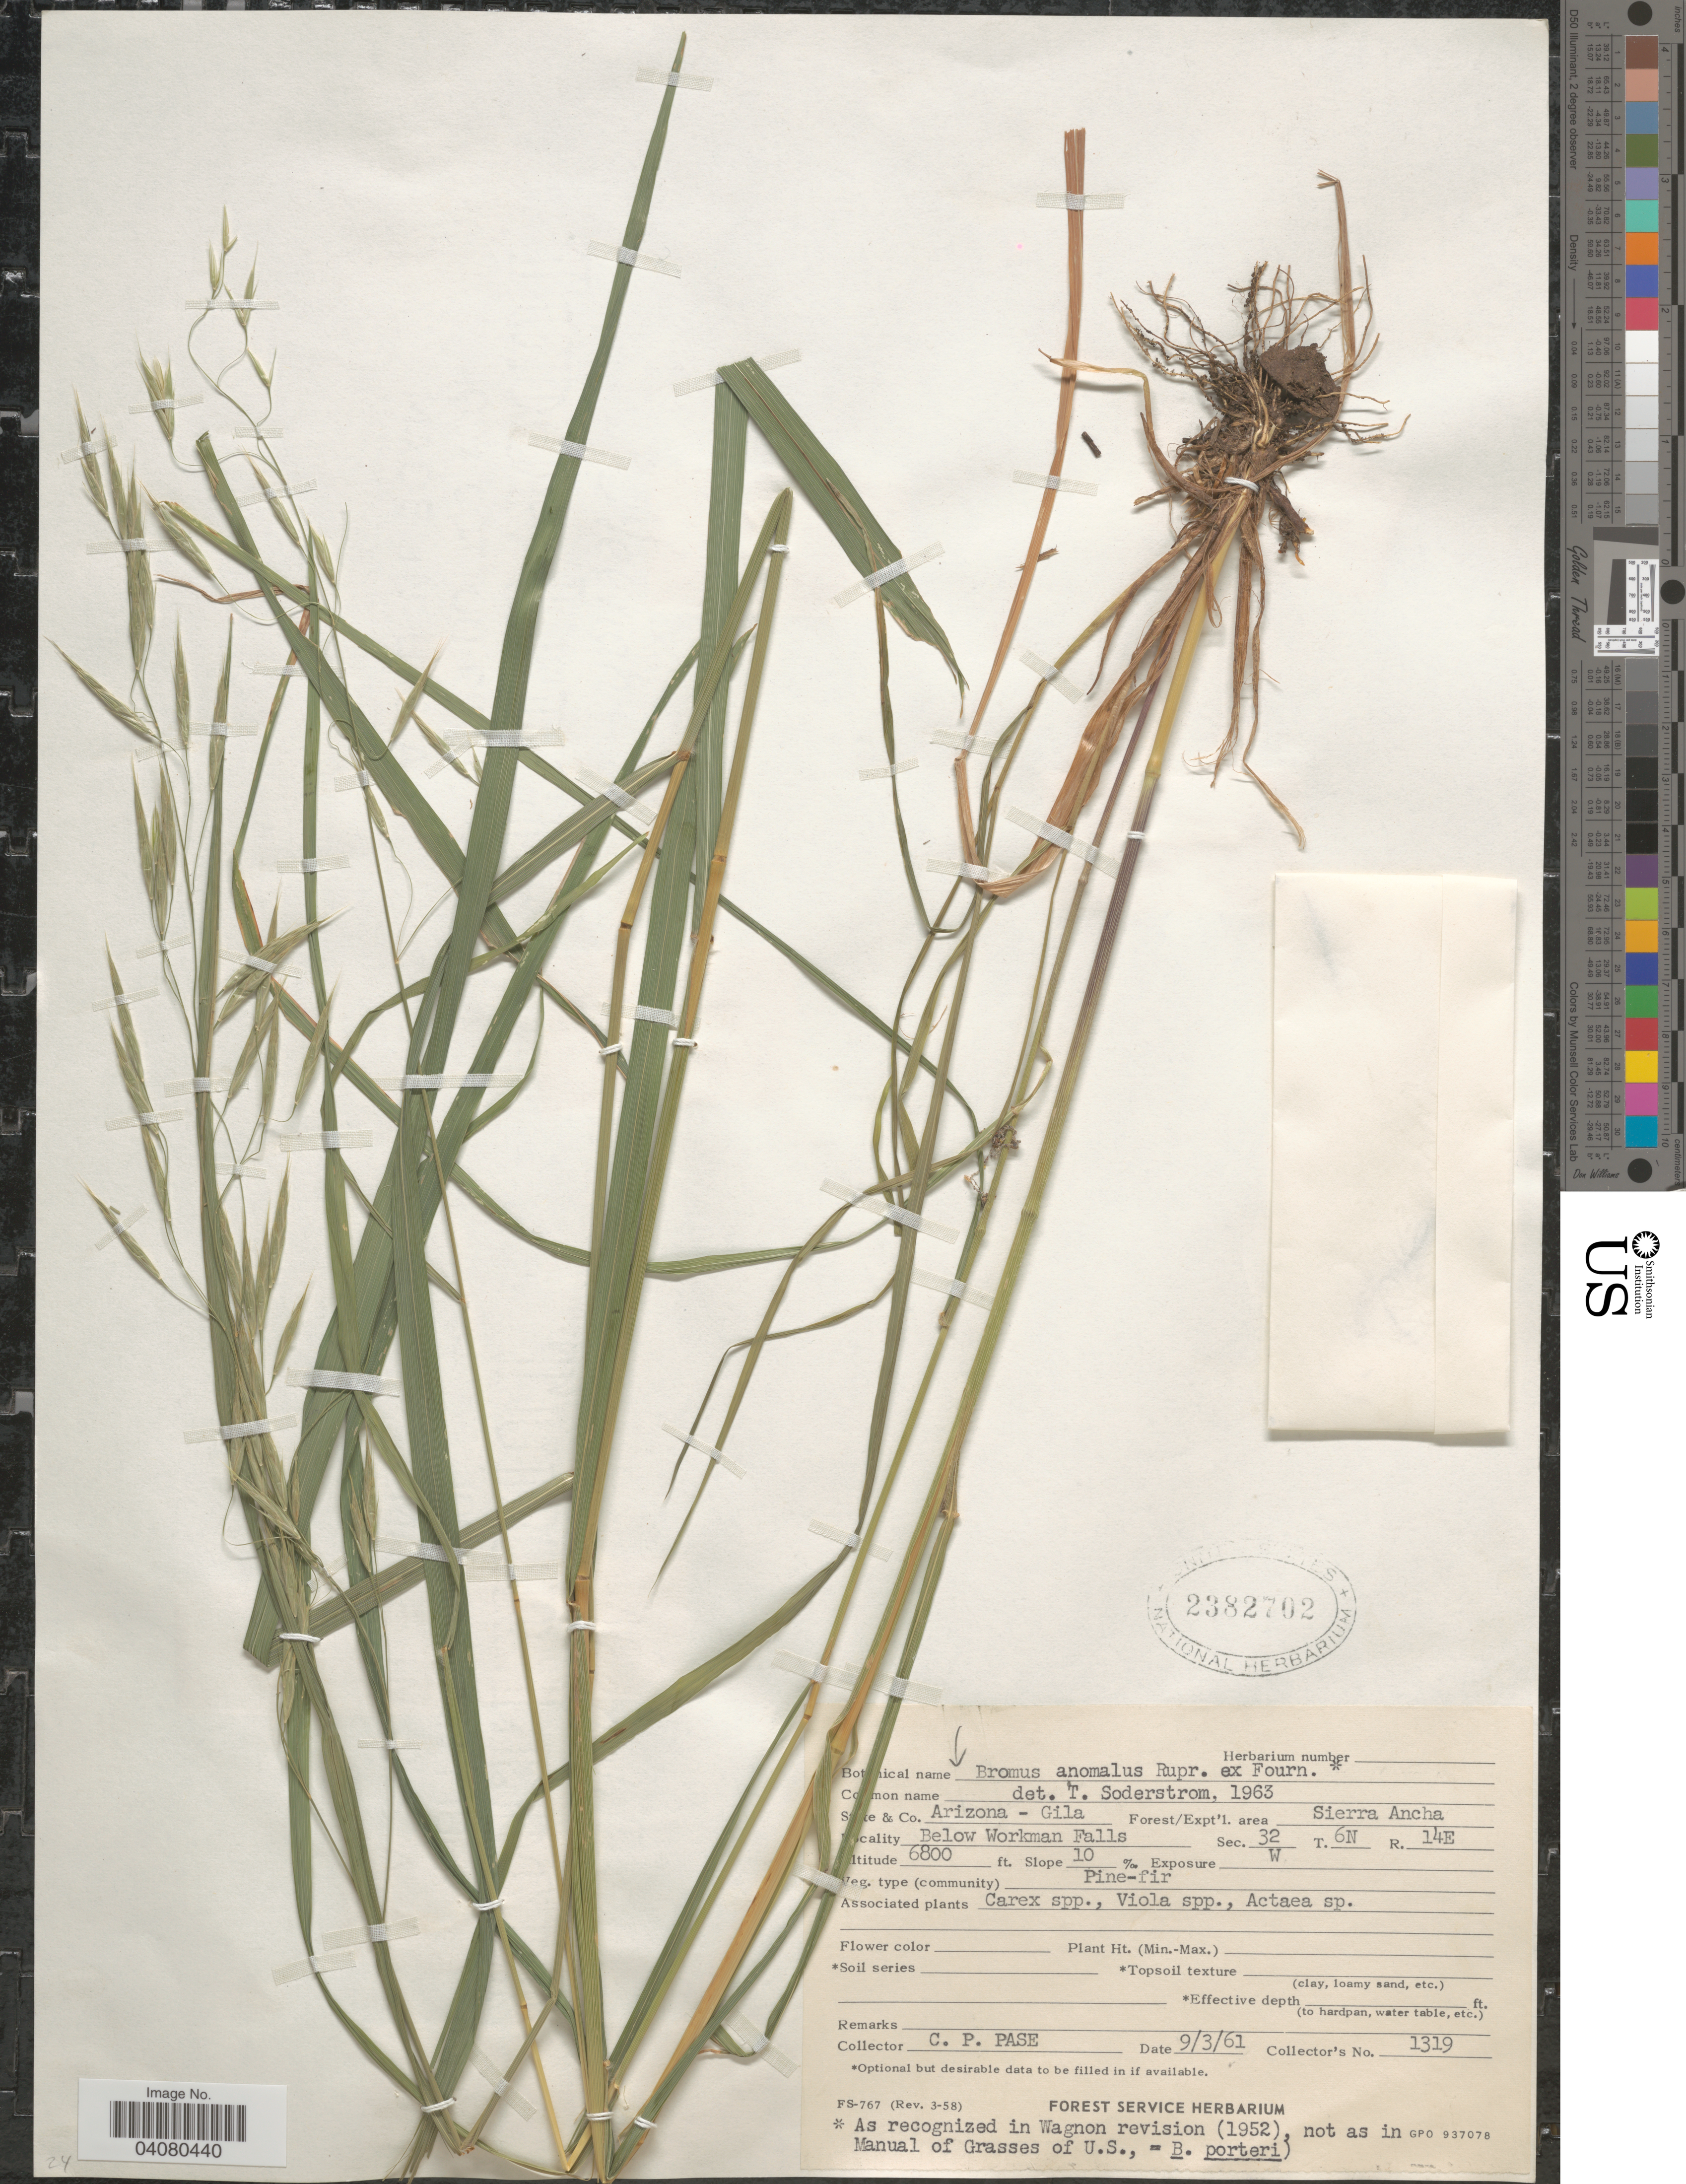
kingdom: Plantae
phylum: Tracheophyta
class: Liliopsida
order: Poales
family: Poaceae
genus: Bromus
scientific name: Bromus anomalus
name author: Rupr. ex E. Fourn.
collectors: C. P. Pase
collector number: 1319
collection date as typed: Transcribed d/m/y: 3/9/61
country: United States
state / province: Arizona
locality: Co. Gila. Forest/Expt'l. area Sierra Ancha. Below Workman Falls. Sec. 32W T.6N R. 14E.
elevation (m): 2073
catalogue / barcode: US 2382702